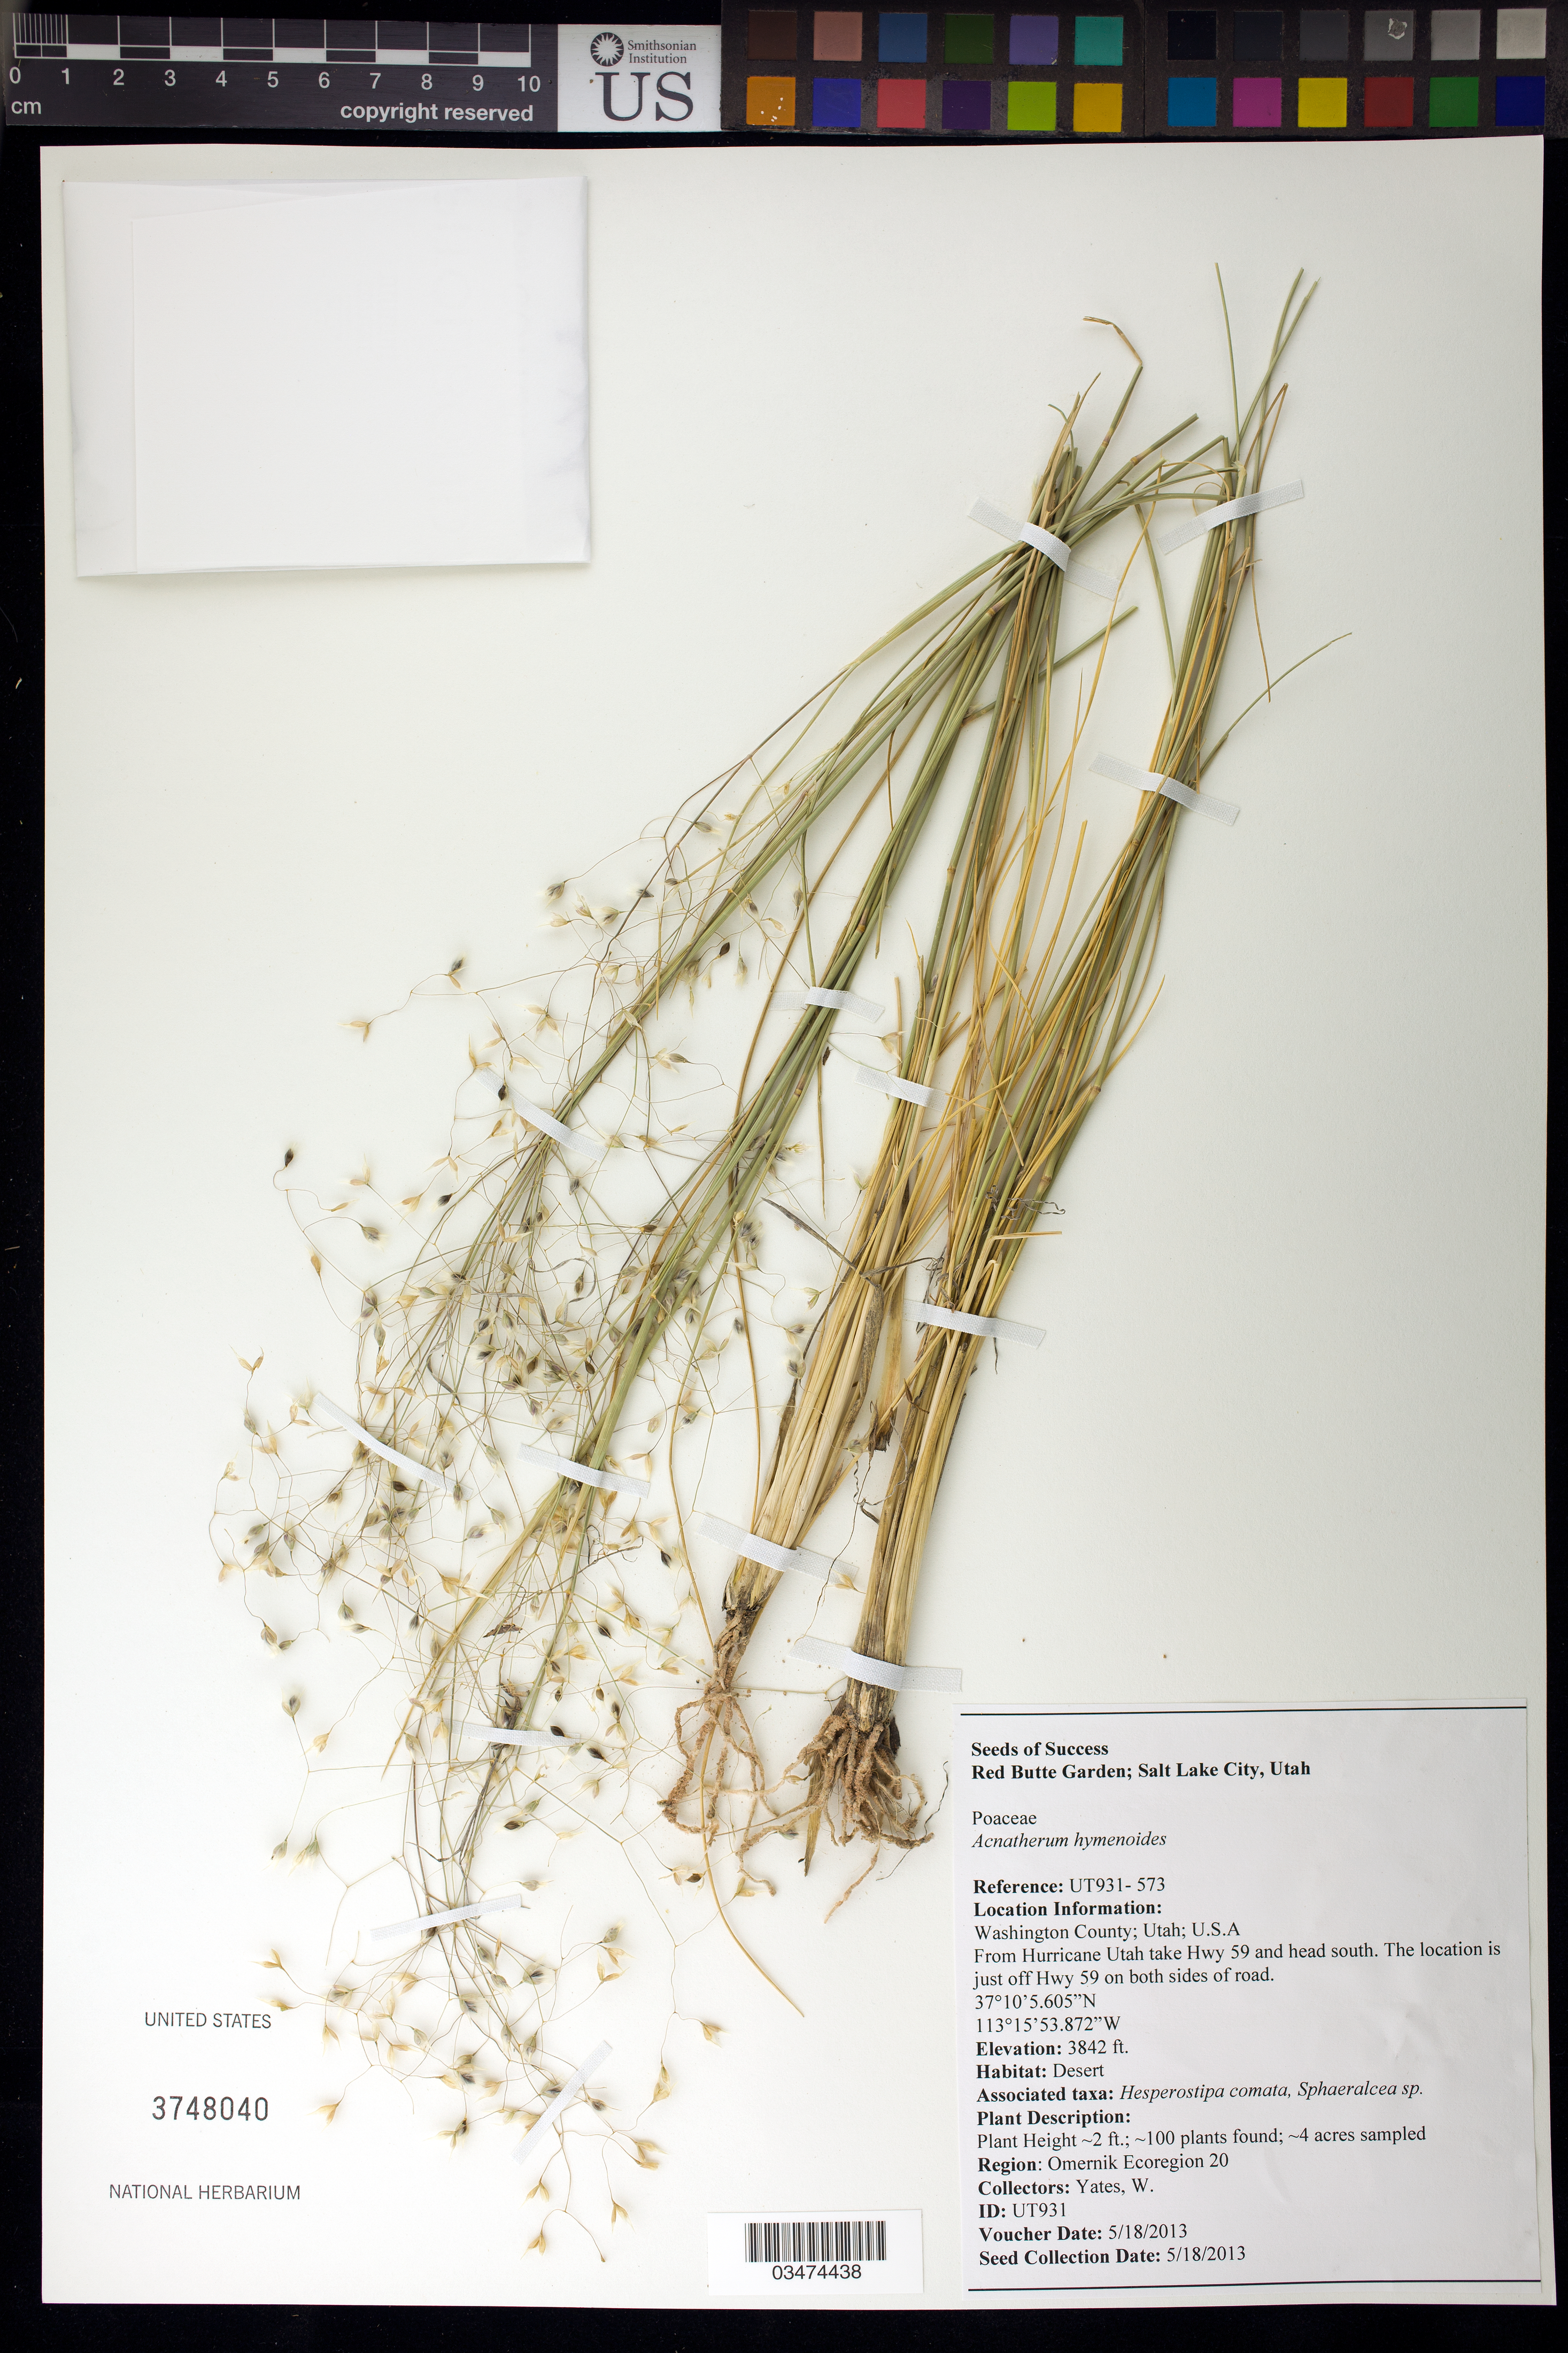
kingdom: Plantae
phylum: Tracheophyta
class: Liliopsida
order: Poales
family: Poaceae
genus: Achnatherum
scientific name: Achnatherum hymenoides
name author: (Roem. & Schult.) Barkworth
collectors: W. Yates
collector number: UT931-573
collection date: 2013-05-18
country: United States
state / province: Utah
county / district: Washington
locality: From Hurricane to South on Hwy 59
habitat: Desert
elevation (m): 1171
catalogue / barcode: US 3748040